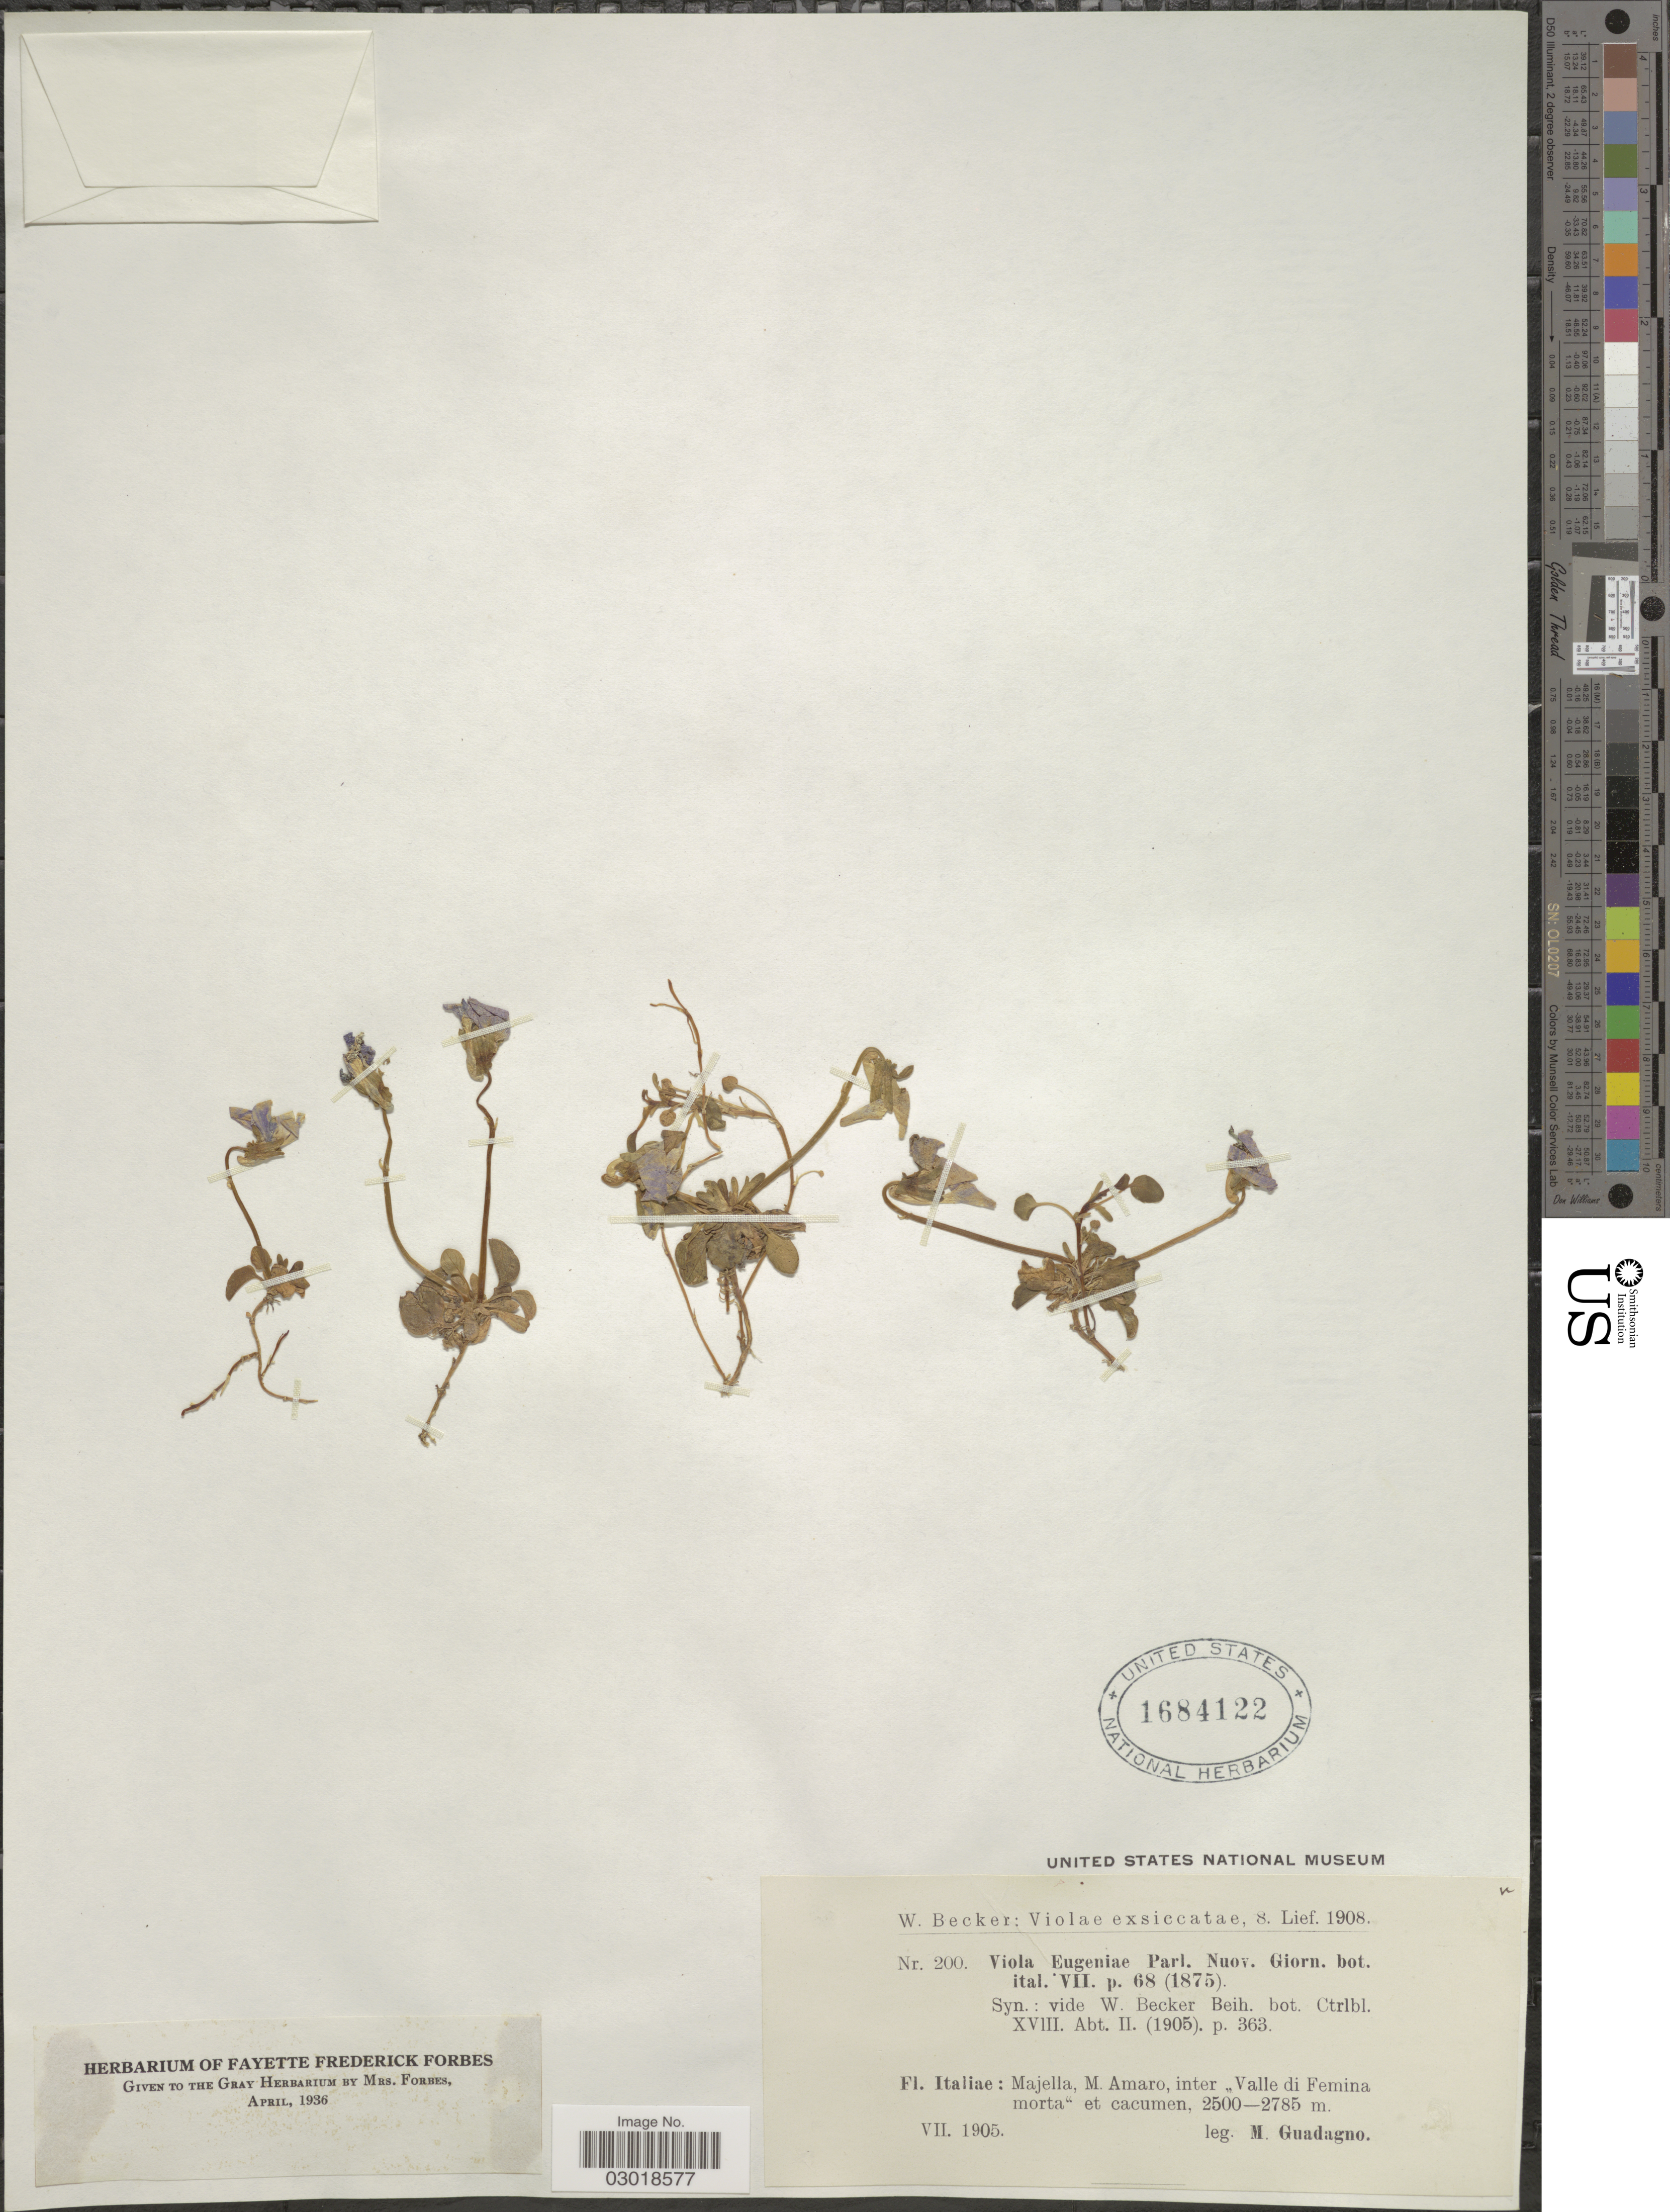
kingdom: Plantae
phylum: Tracheophyta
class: Magnoliopsida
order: Malpighiales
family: Violaceae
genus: Viola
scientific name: Viola eugeniae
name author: Parl.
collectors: M. Guadagno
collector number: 200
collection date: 1905-07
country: Italy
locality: Majella, M. Amaro, inter "Valle di Femina morta" et cacumen.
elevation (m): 2500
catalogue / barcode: US 1684122